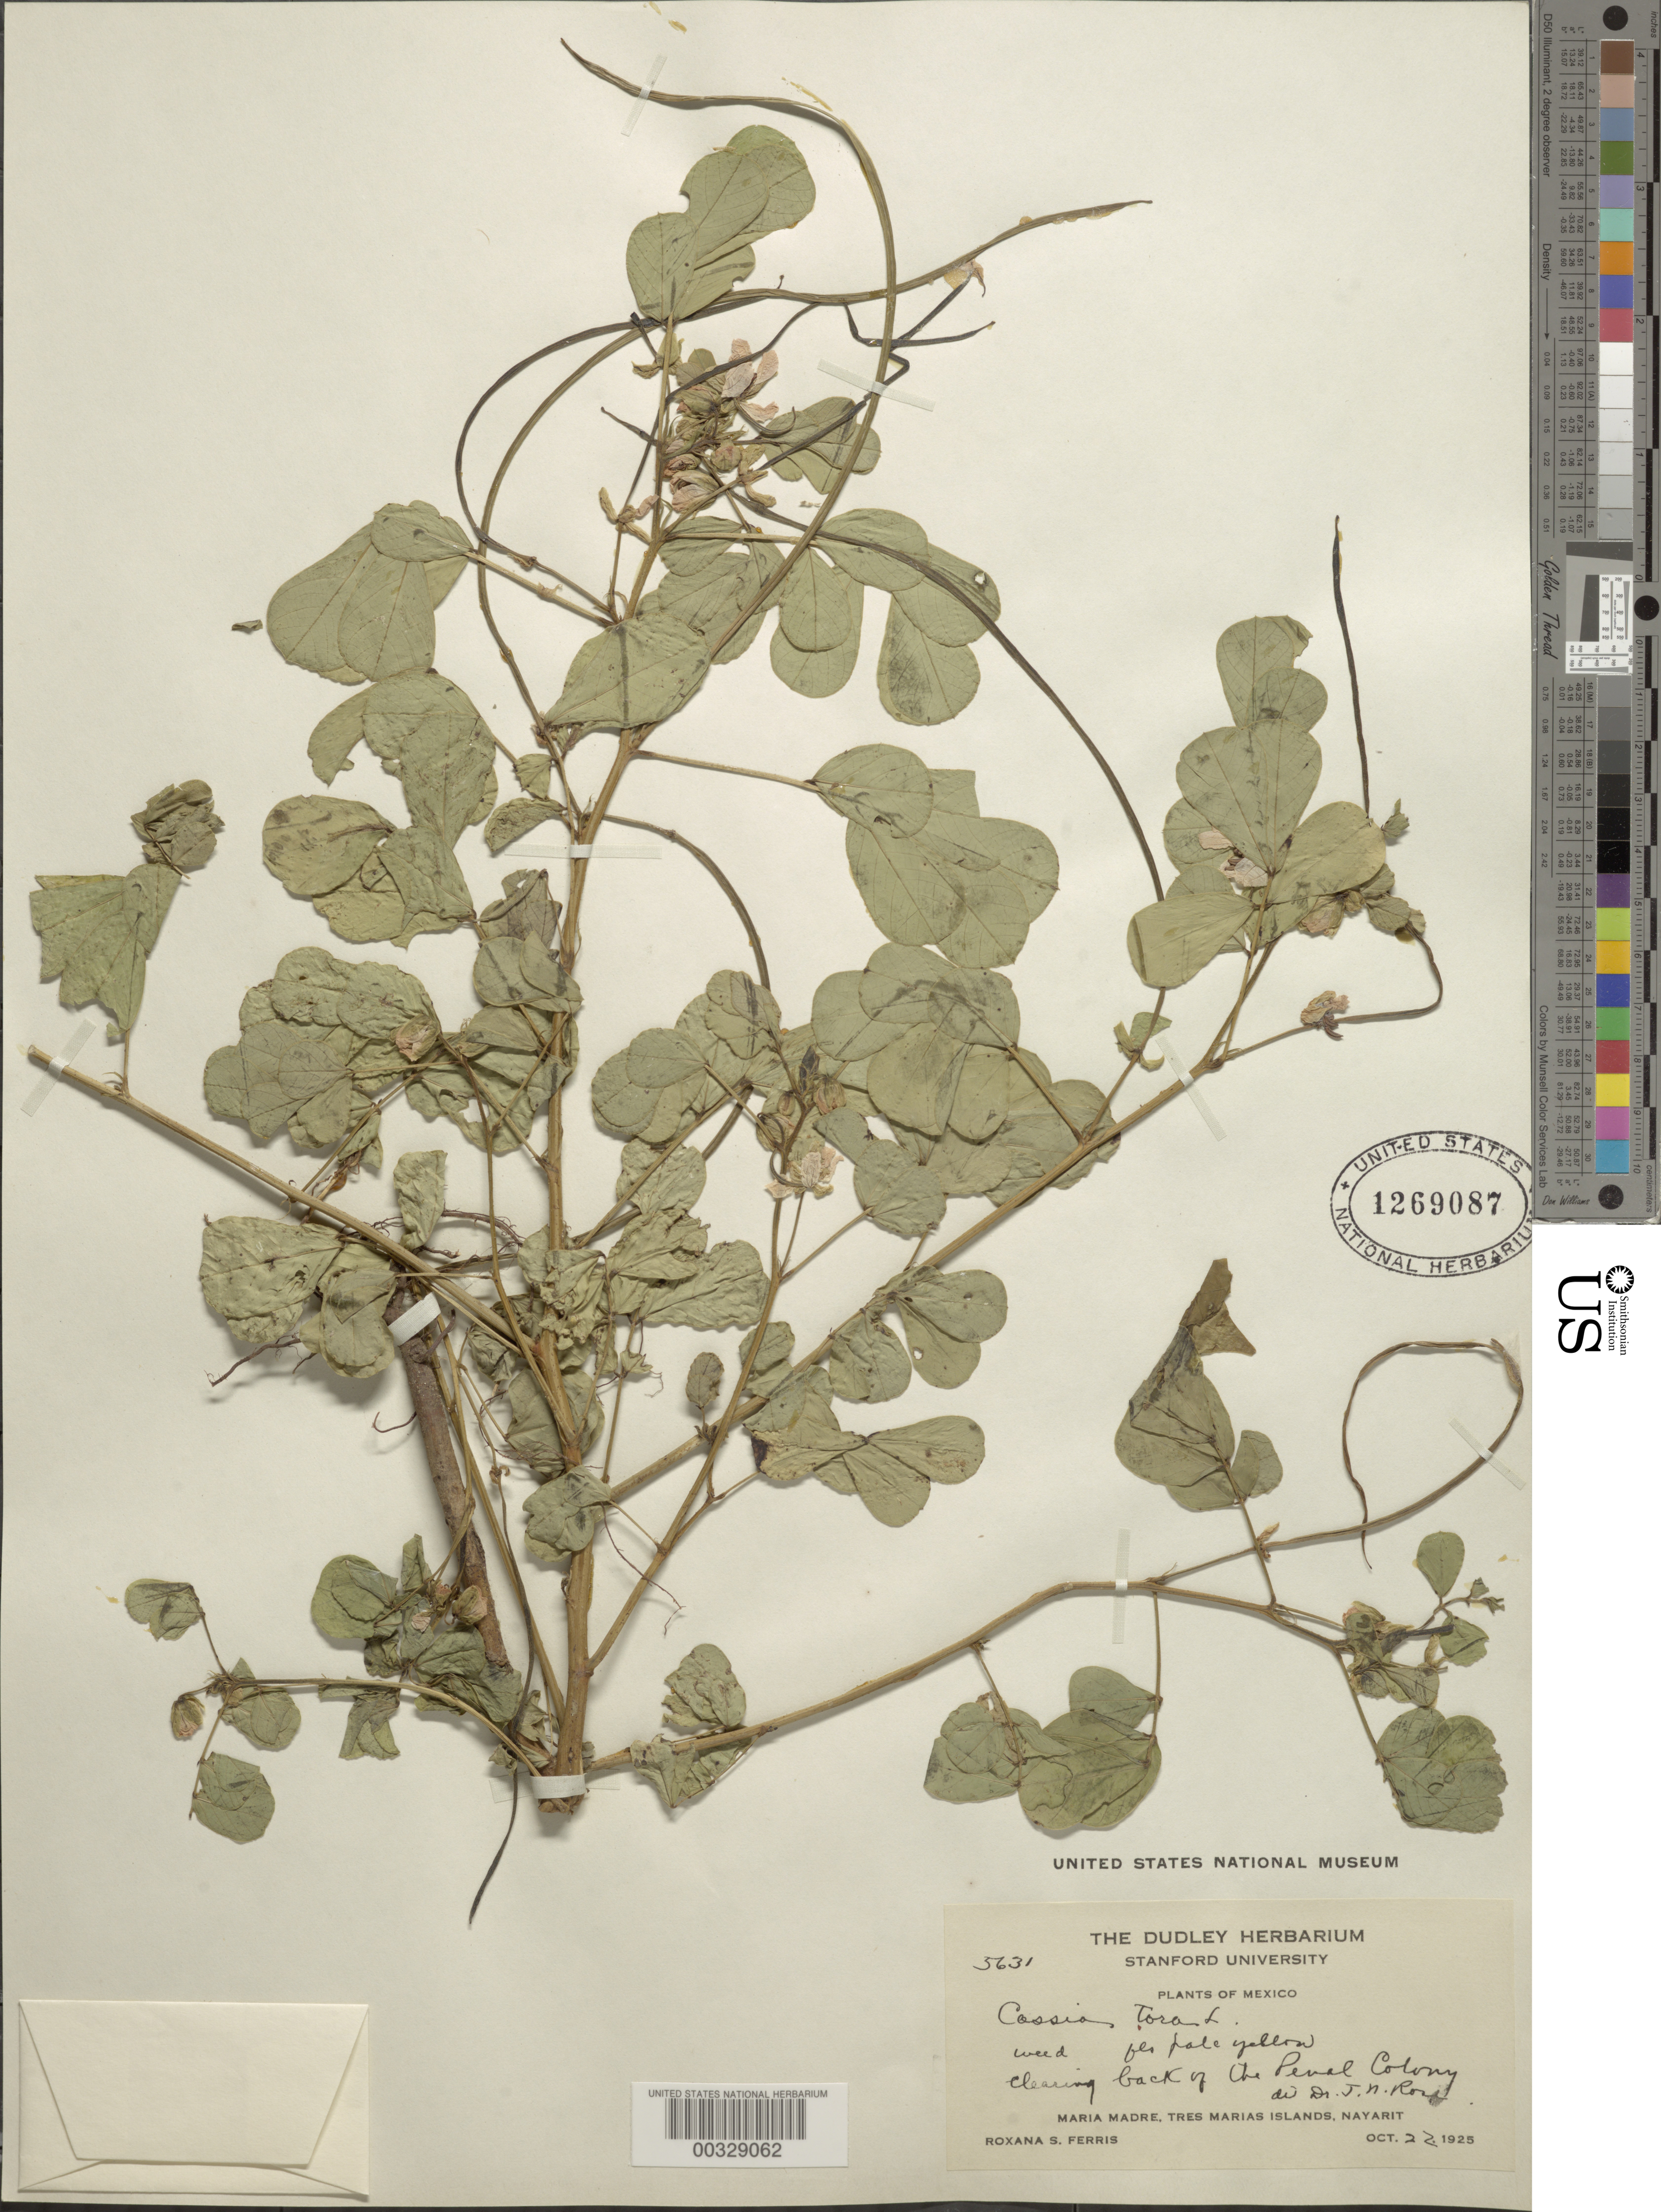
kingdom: Plantae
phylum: Tracheophyta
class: Magnoliopsida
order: Fabales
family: Fabaceae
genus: Senna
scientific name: Senna obtusifolia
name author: (L.) H.S. Irwin & Barneby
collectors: R. S. Ferris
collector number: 5631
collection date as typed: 22 Oct 1925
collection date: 1925-10-22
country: Mexico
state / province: Nayarit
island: Maria Madre Island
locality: Back of penal colony; maria madre, tres marias islands [Tres Marias Is.]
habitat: Clearing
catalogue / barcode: US 1269087